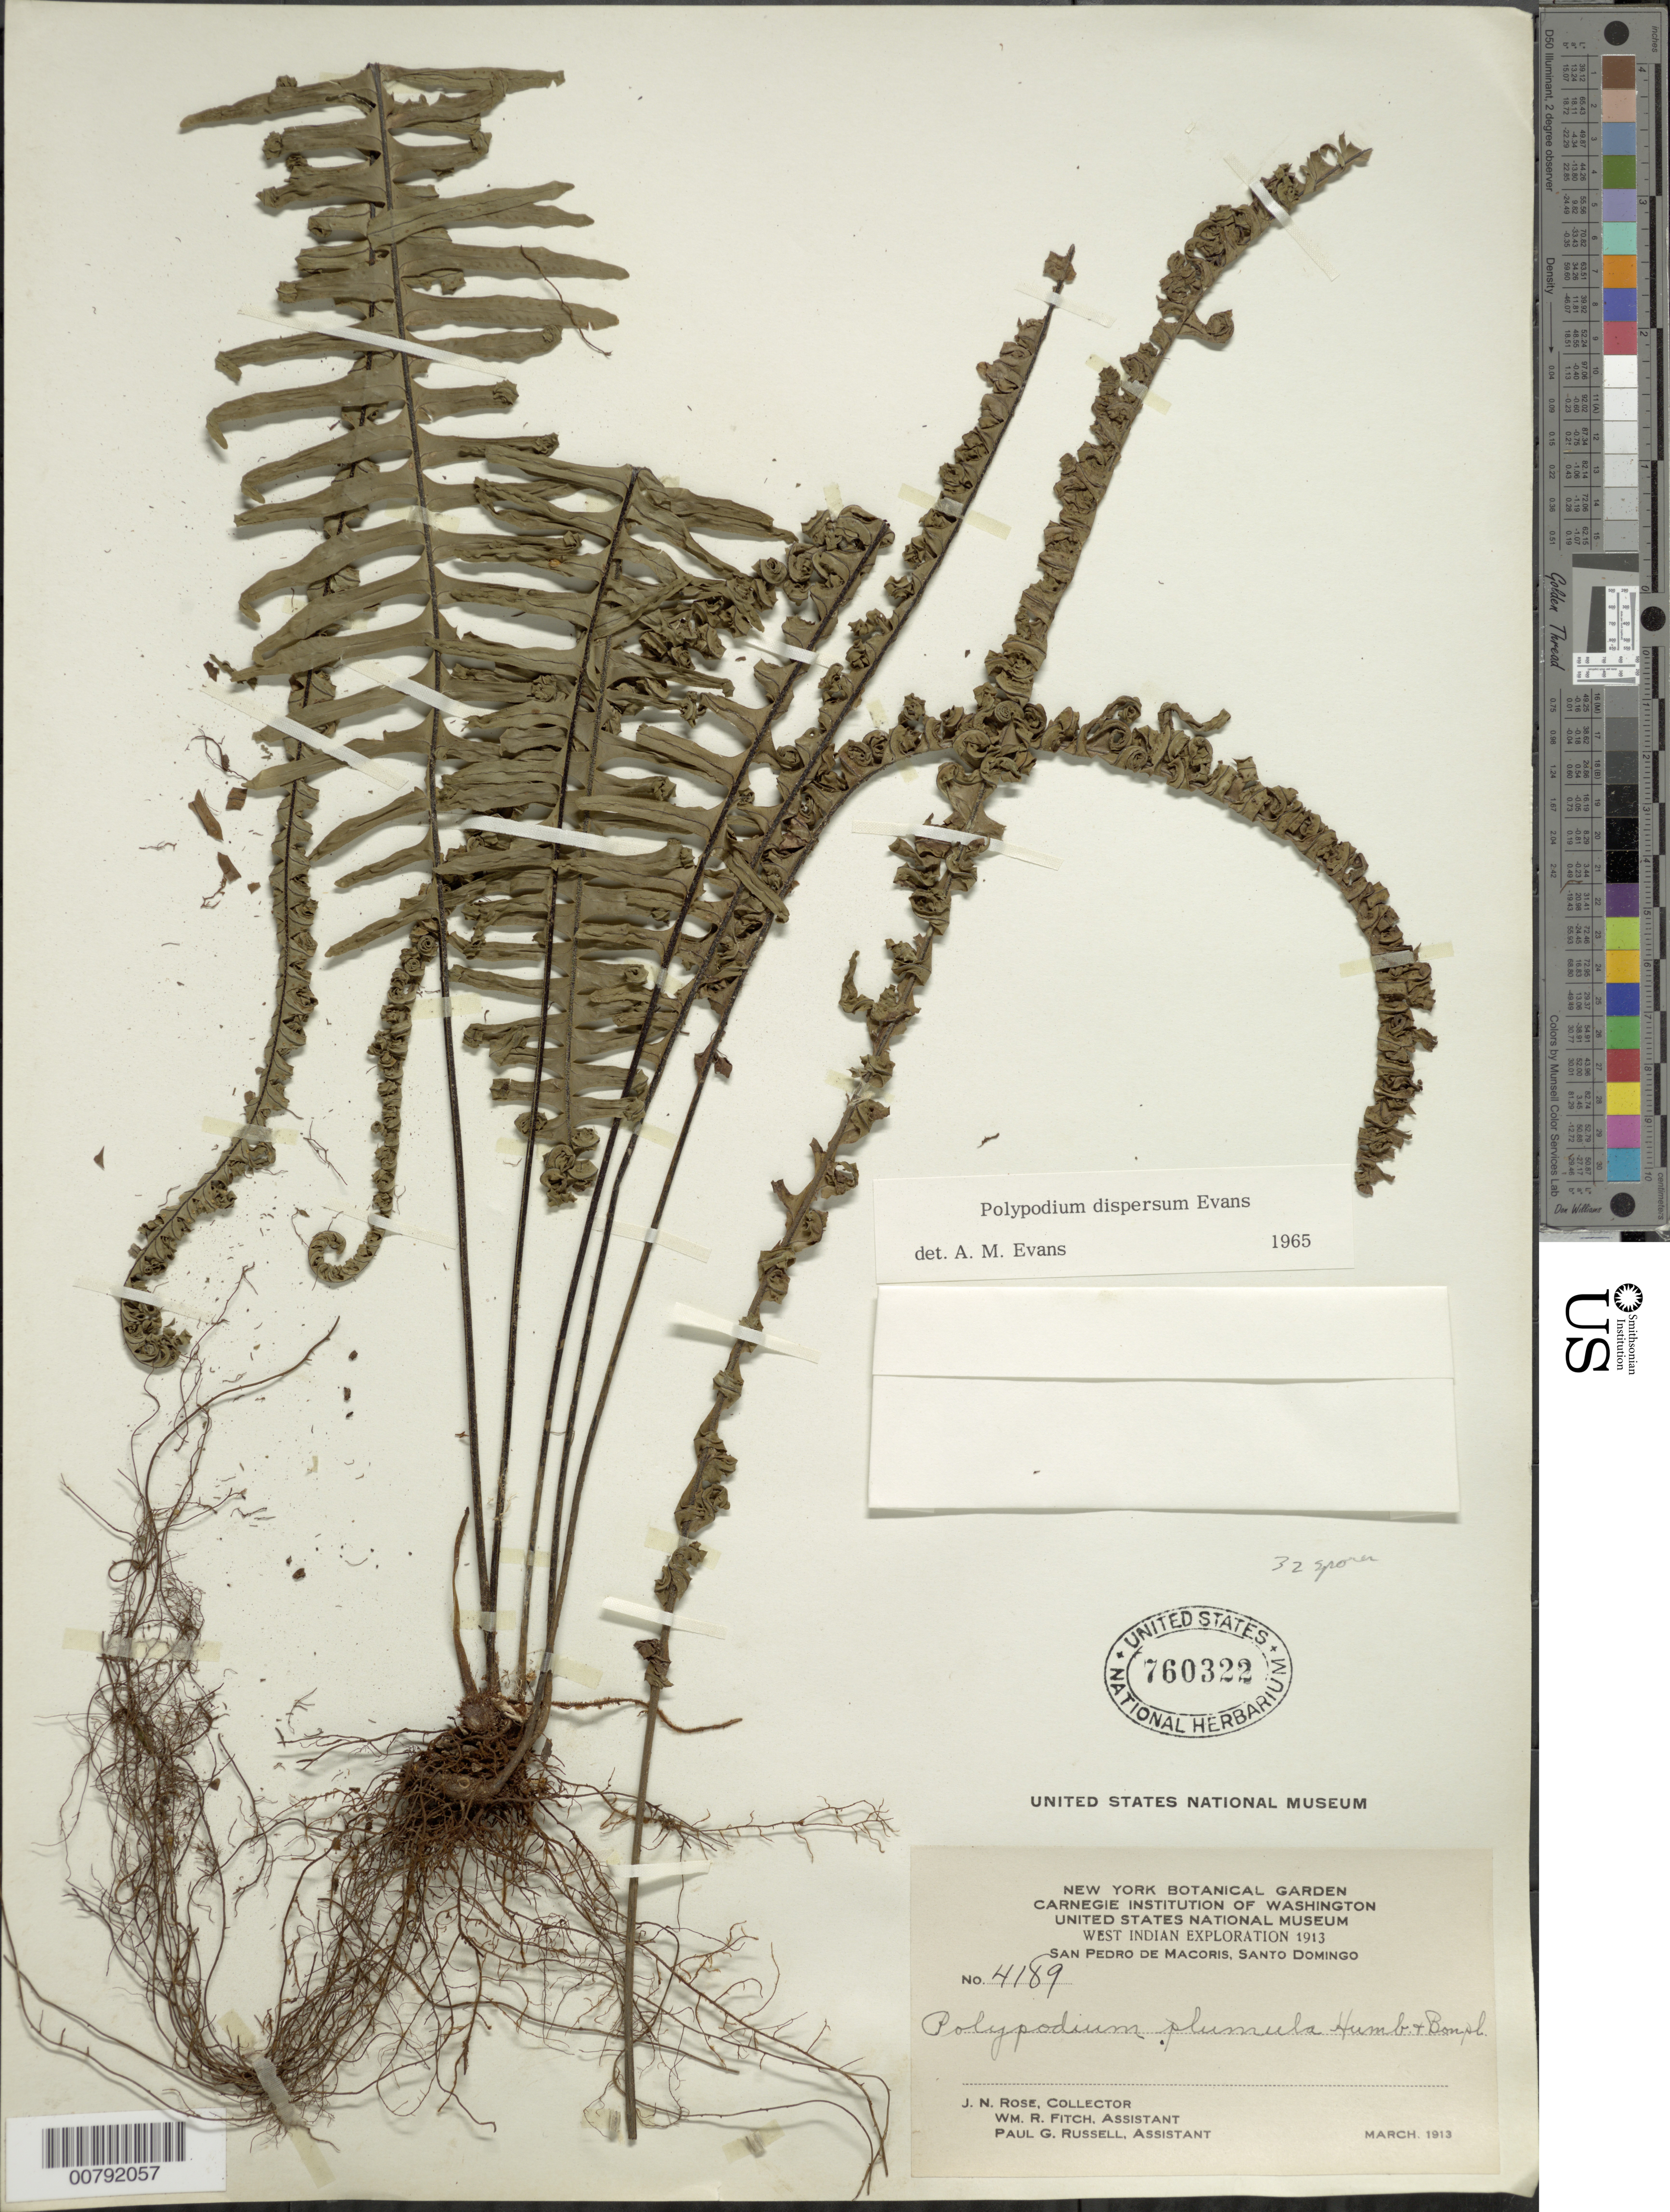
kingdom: Plantae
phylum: Tracheophyta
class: Polypodiopsida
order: Polypodiales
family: Polypodiaceae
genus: Pecluma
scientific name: Pecluma dispersa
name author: (A.M. Evans) M.G. Price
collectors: J. N. Rose, W. R. Fitch & P. G. Russell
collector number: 4189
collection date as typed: Mar 1913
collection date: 1913-03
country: Dominican Republic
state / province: Maria Trinidad Sanchez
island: Hispaniola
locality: San Pedro de Macoris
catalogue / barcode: US 760322